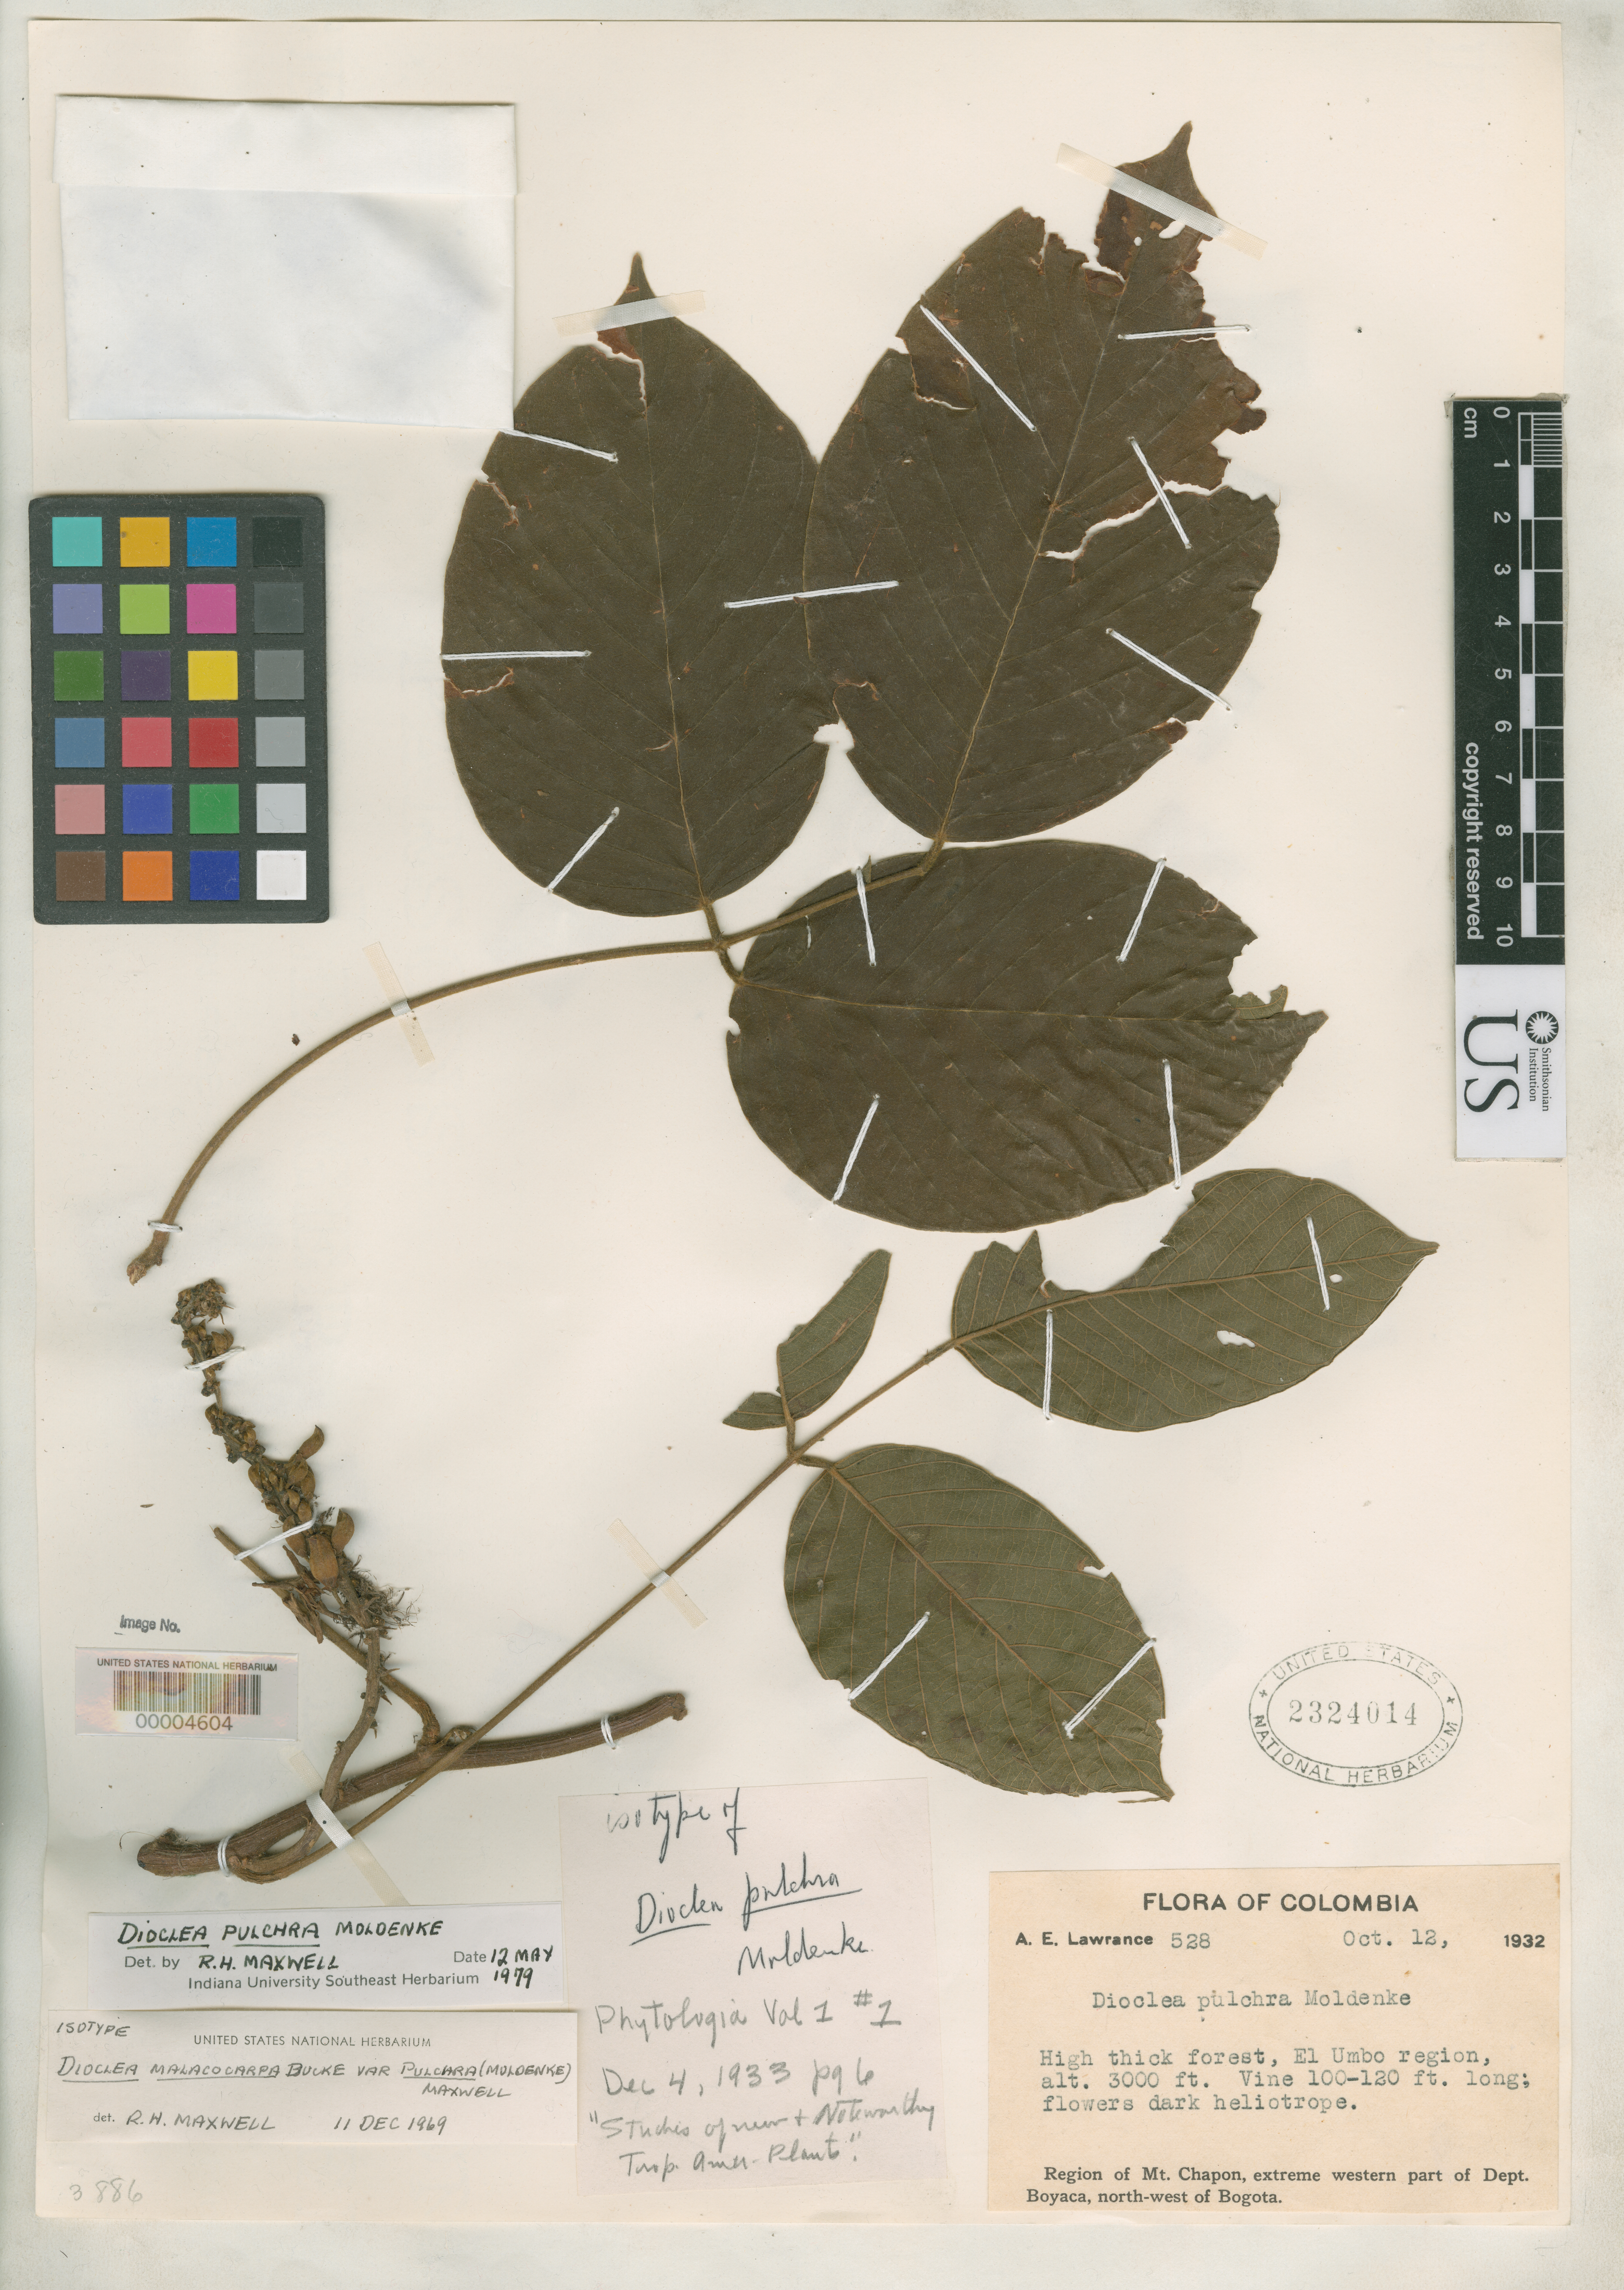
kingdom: Plantae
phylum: Tracheophyta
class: Magnoliopsida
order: Fabales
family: Fabaceae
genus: Dioclea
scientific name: Dioclea pulchra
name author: Moldenke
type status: Isotype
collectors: A. Lawrance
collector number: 528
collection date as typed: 12 Oct 1932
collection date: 1932-10-12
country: Colombia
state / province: Boyacá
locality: Mt. Chapon, NW of Bogota.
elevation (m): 914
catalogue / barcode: US 2324014